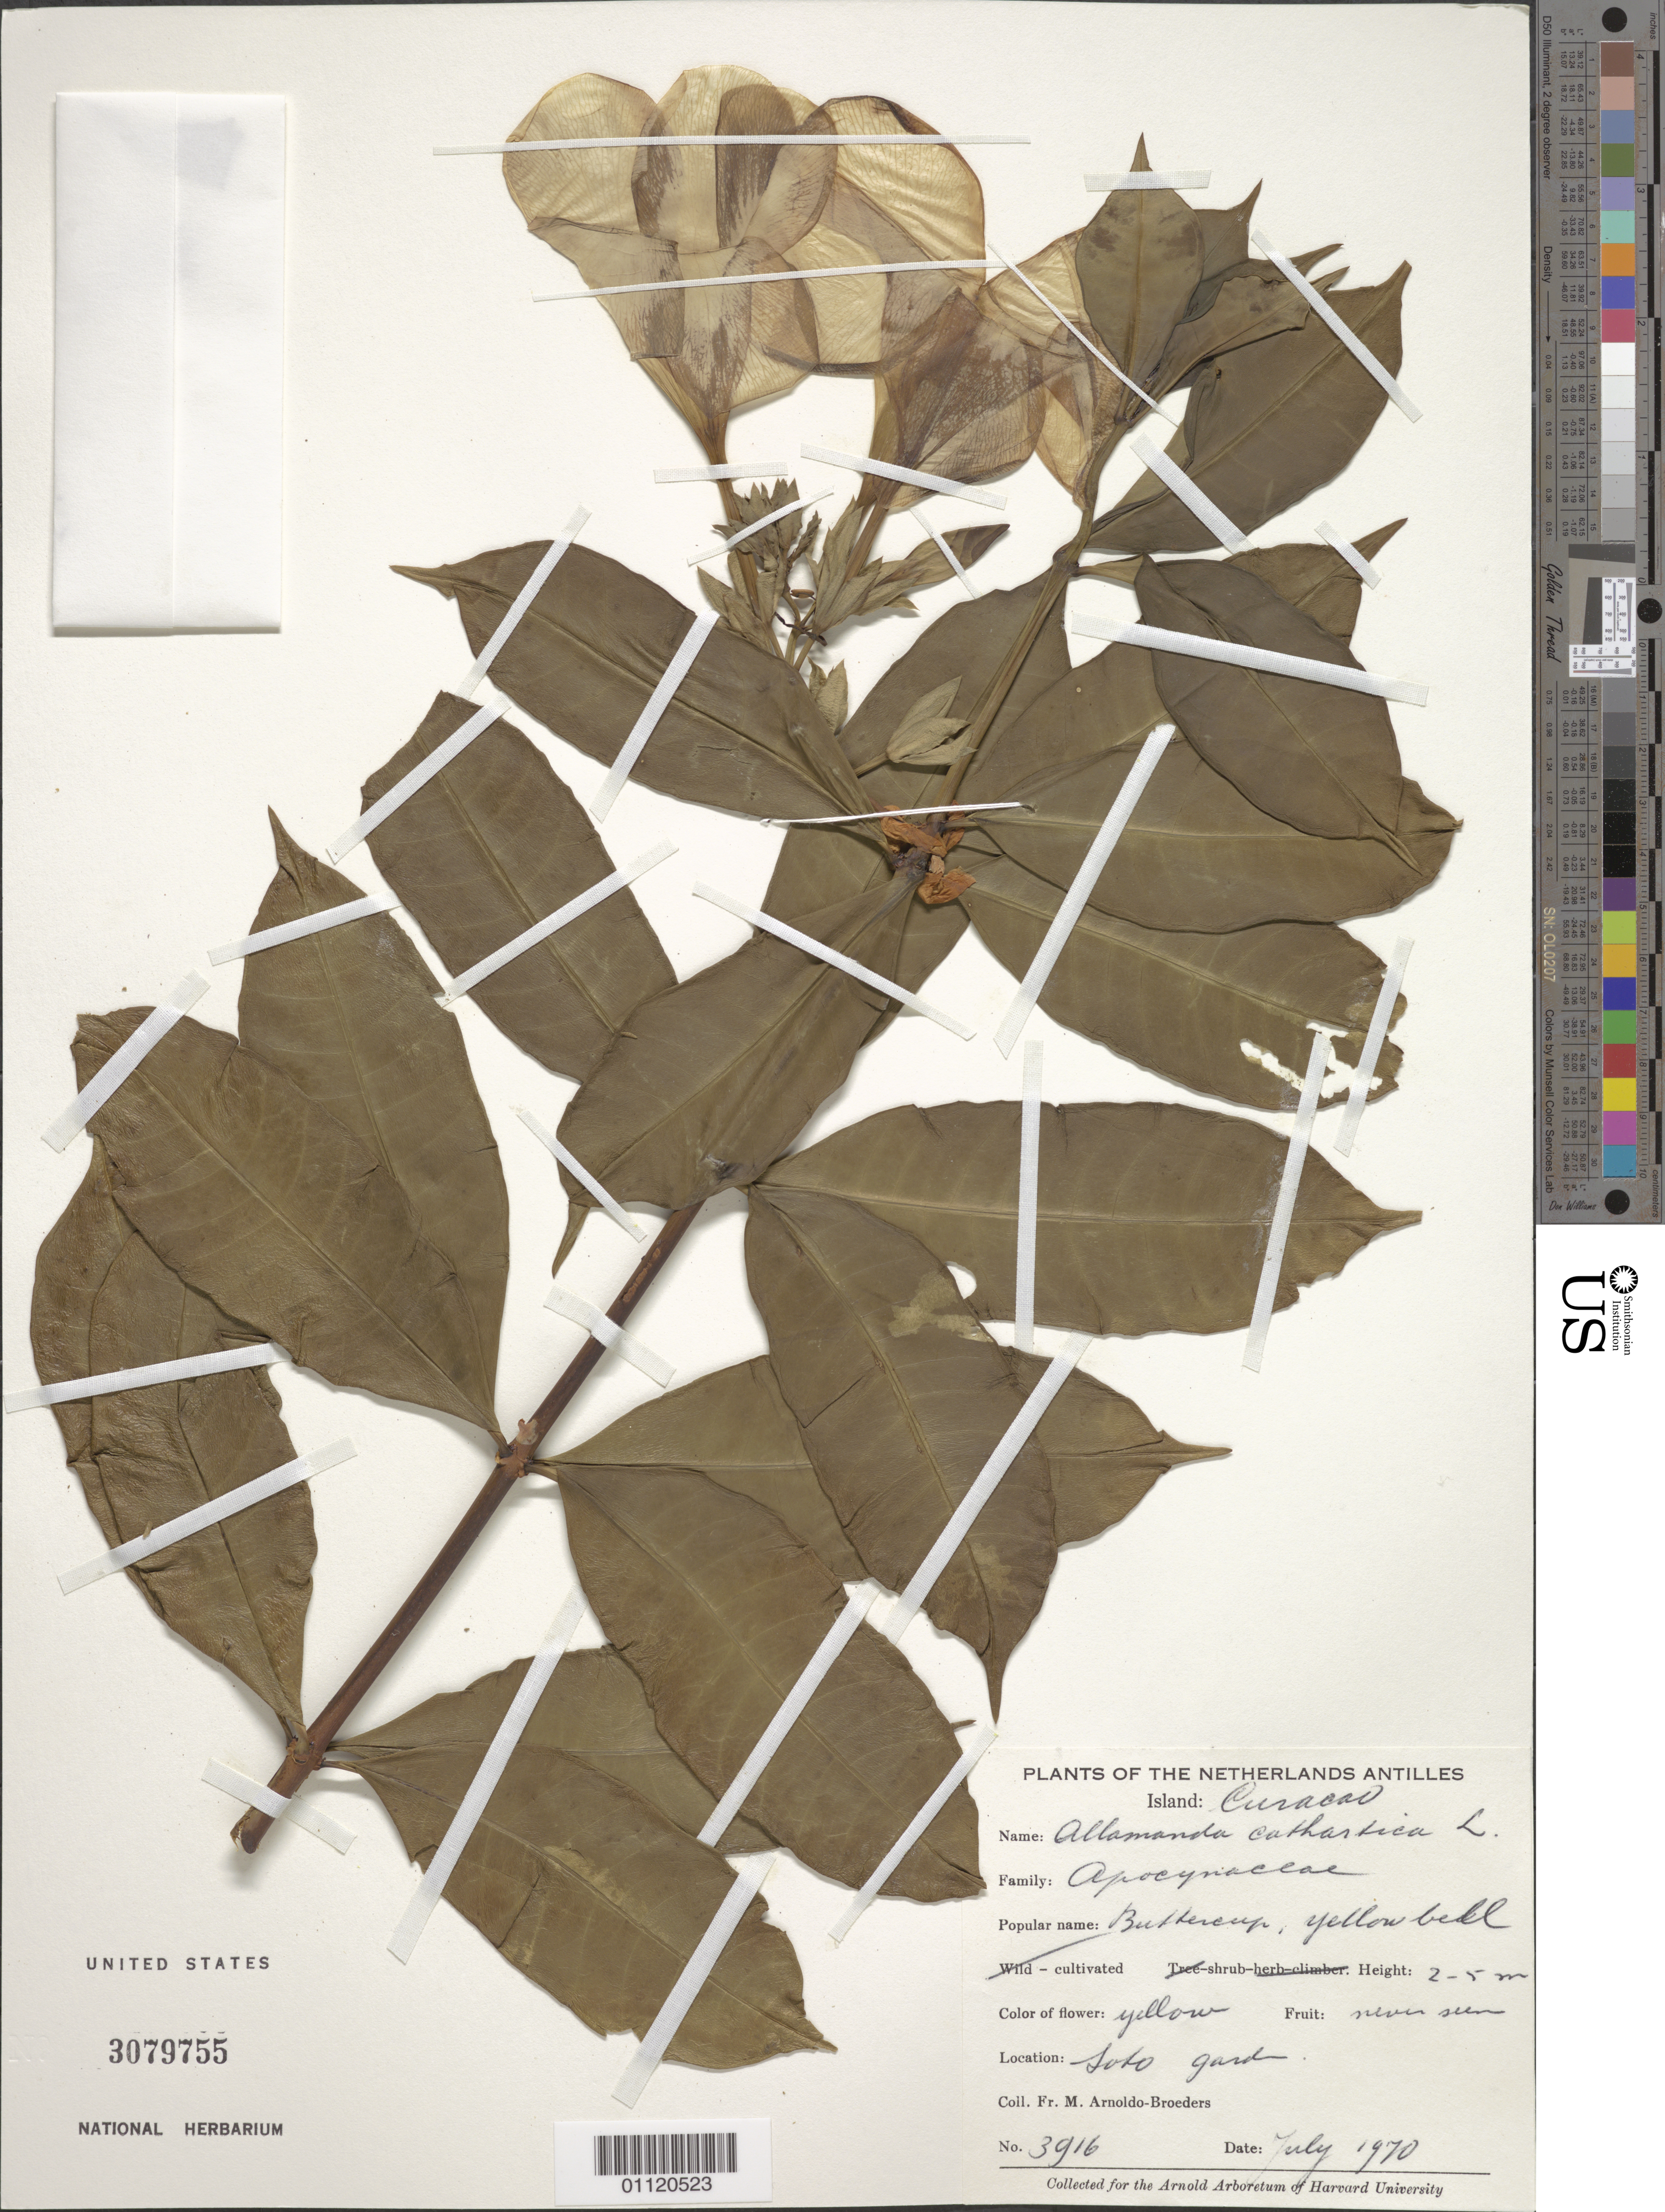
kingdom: Plantae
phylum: Tracheophyta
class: Magnoliopsida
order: Gentianales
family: Apocynaceae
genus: Allamanda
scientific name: Allamanda cathartica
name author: L.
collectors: N. Arnoldo-Broeders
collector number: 3916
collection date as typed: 01 Jul 1970 to 31 Jul 1970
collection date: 1970-07-01/1970-07-31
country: Curaçao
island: Curaçao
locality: Soto grad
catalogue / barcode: US 3079755